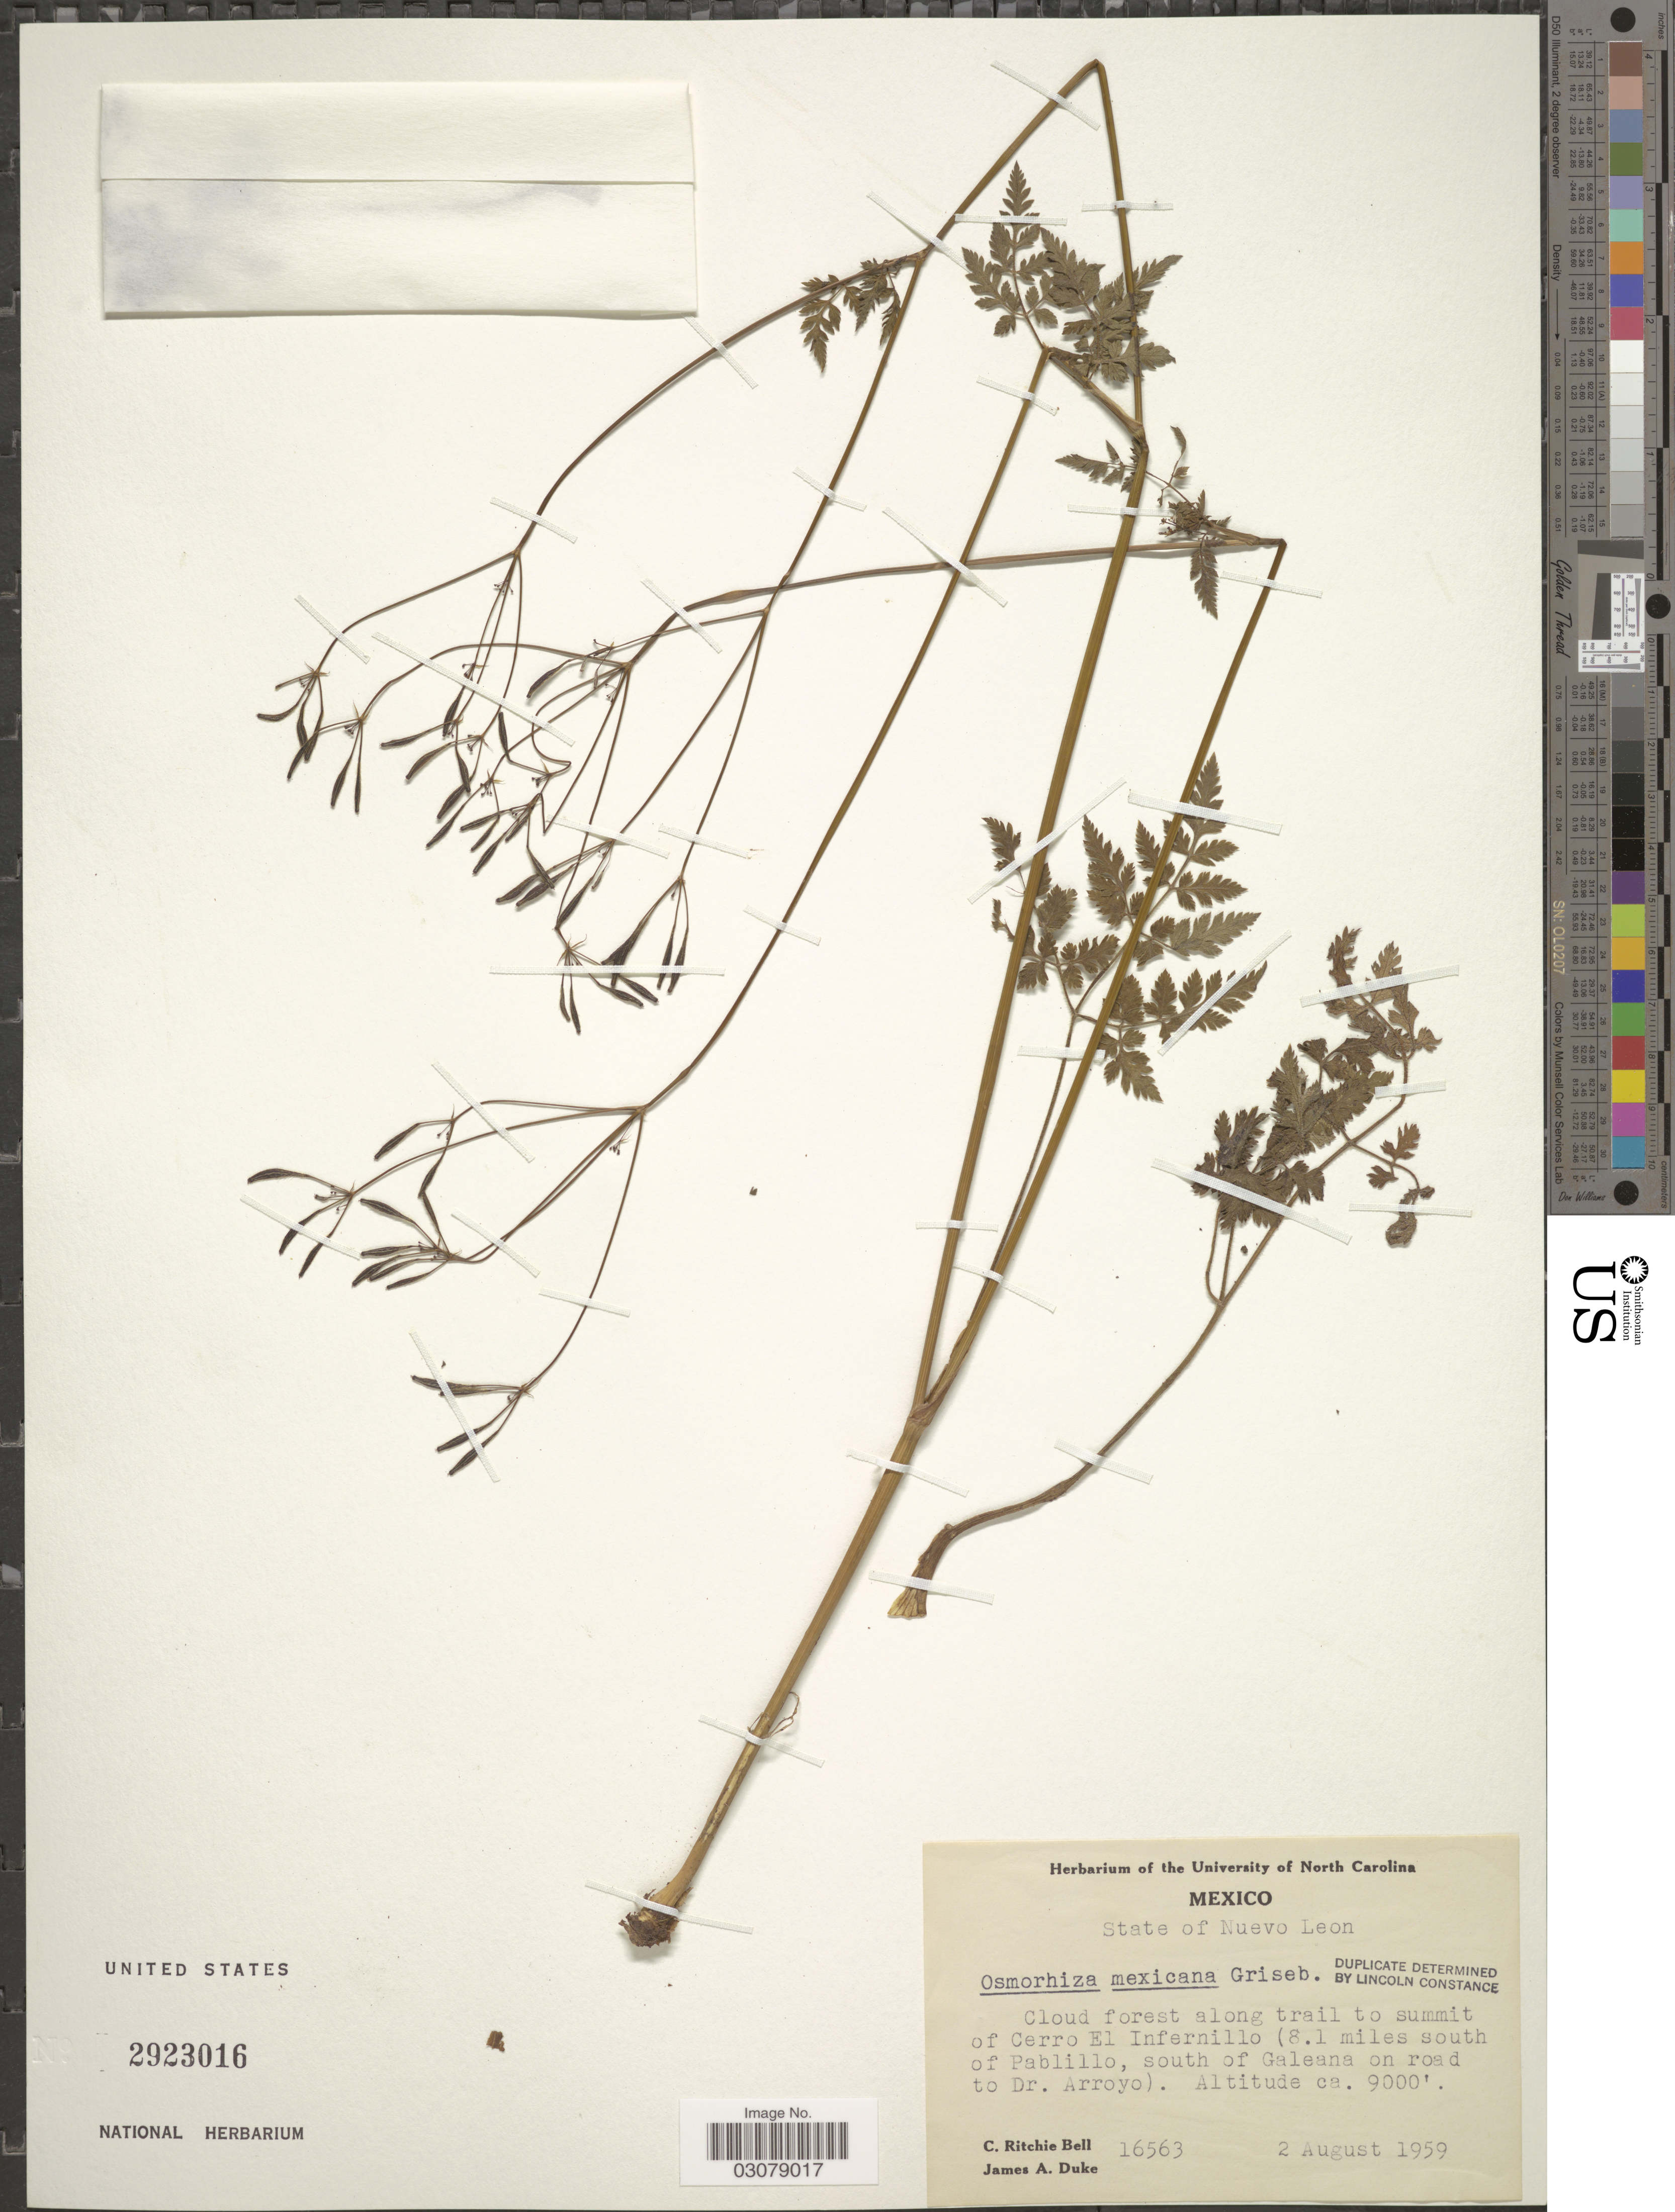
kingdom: Plantae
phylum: Tracheophyta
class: Magnoliopsida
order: Apiales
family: Apiaceae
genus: Osmorhiza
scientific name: Osmorhiza mexicana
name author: Griseb.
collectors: C. R. Bell & J. A. Duke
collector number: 16563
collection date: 1959-08-02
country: Mexico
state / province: Nuevo León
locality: Cloud forest along trail to summit of Cerro El Infernillo (8.1 miles south of Pablillo, south of Galeana on road to Dr. Arroyo).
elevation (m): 2743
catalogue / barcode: US 2923016